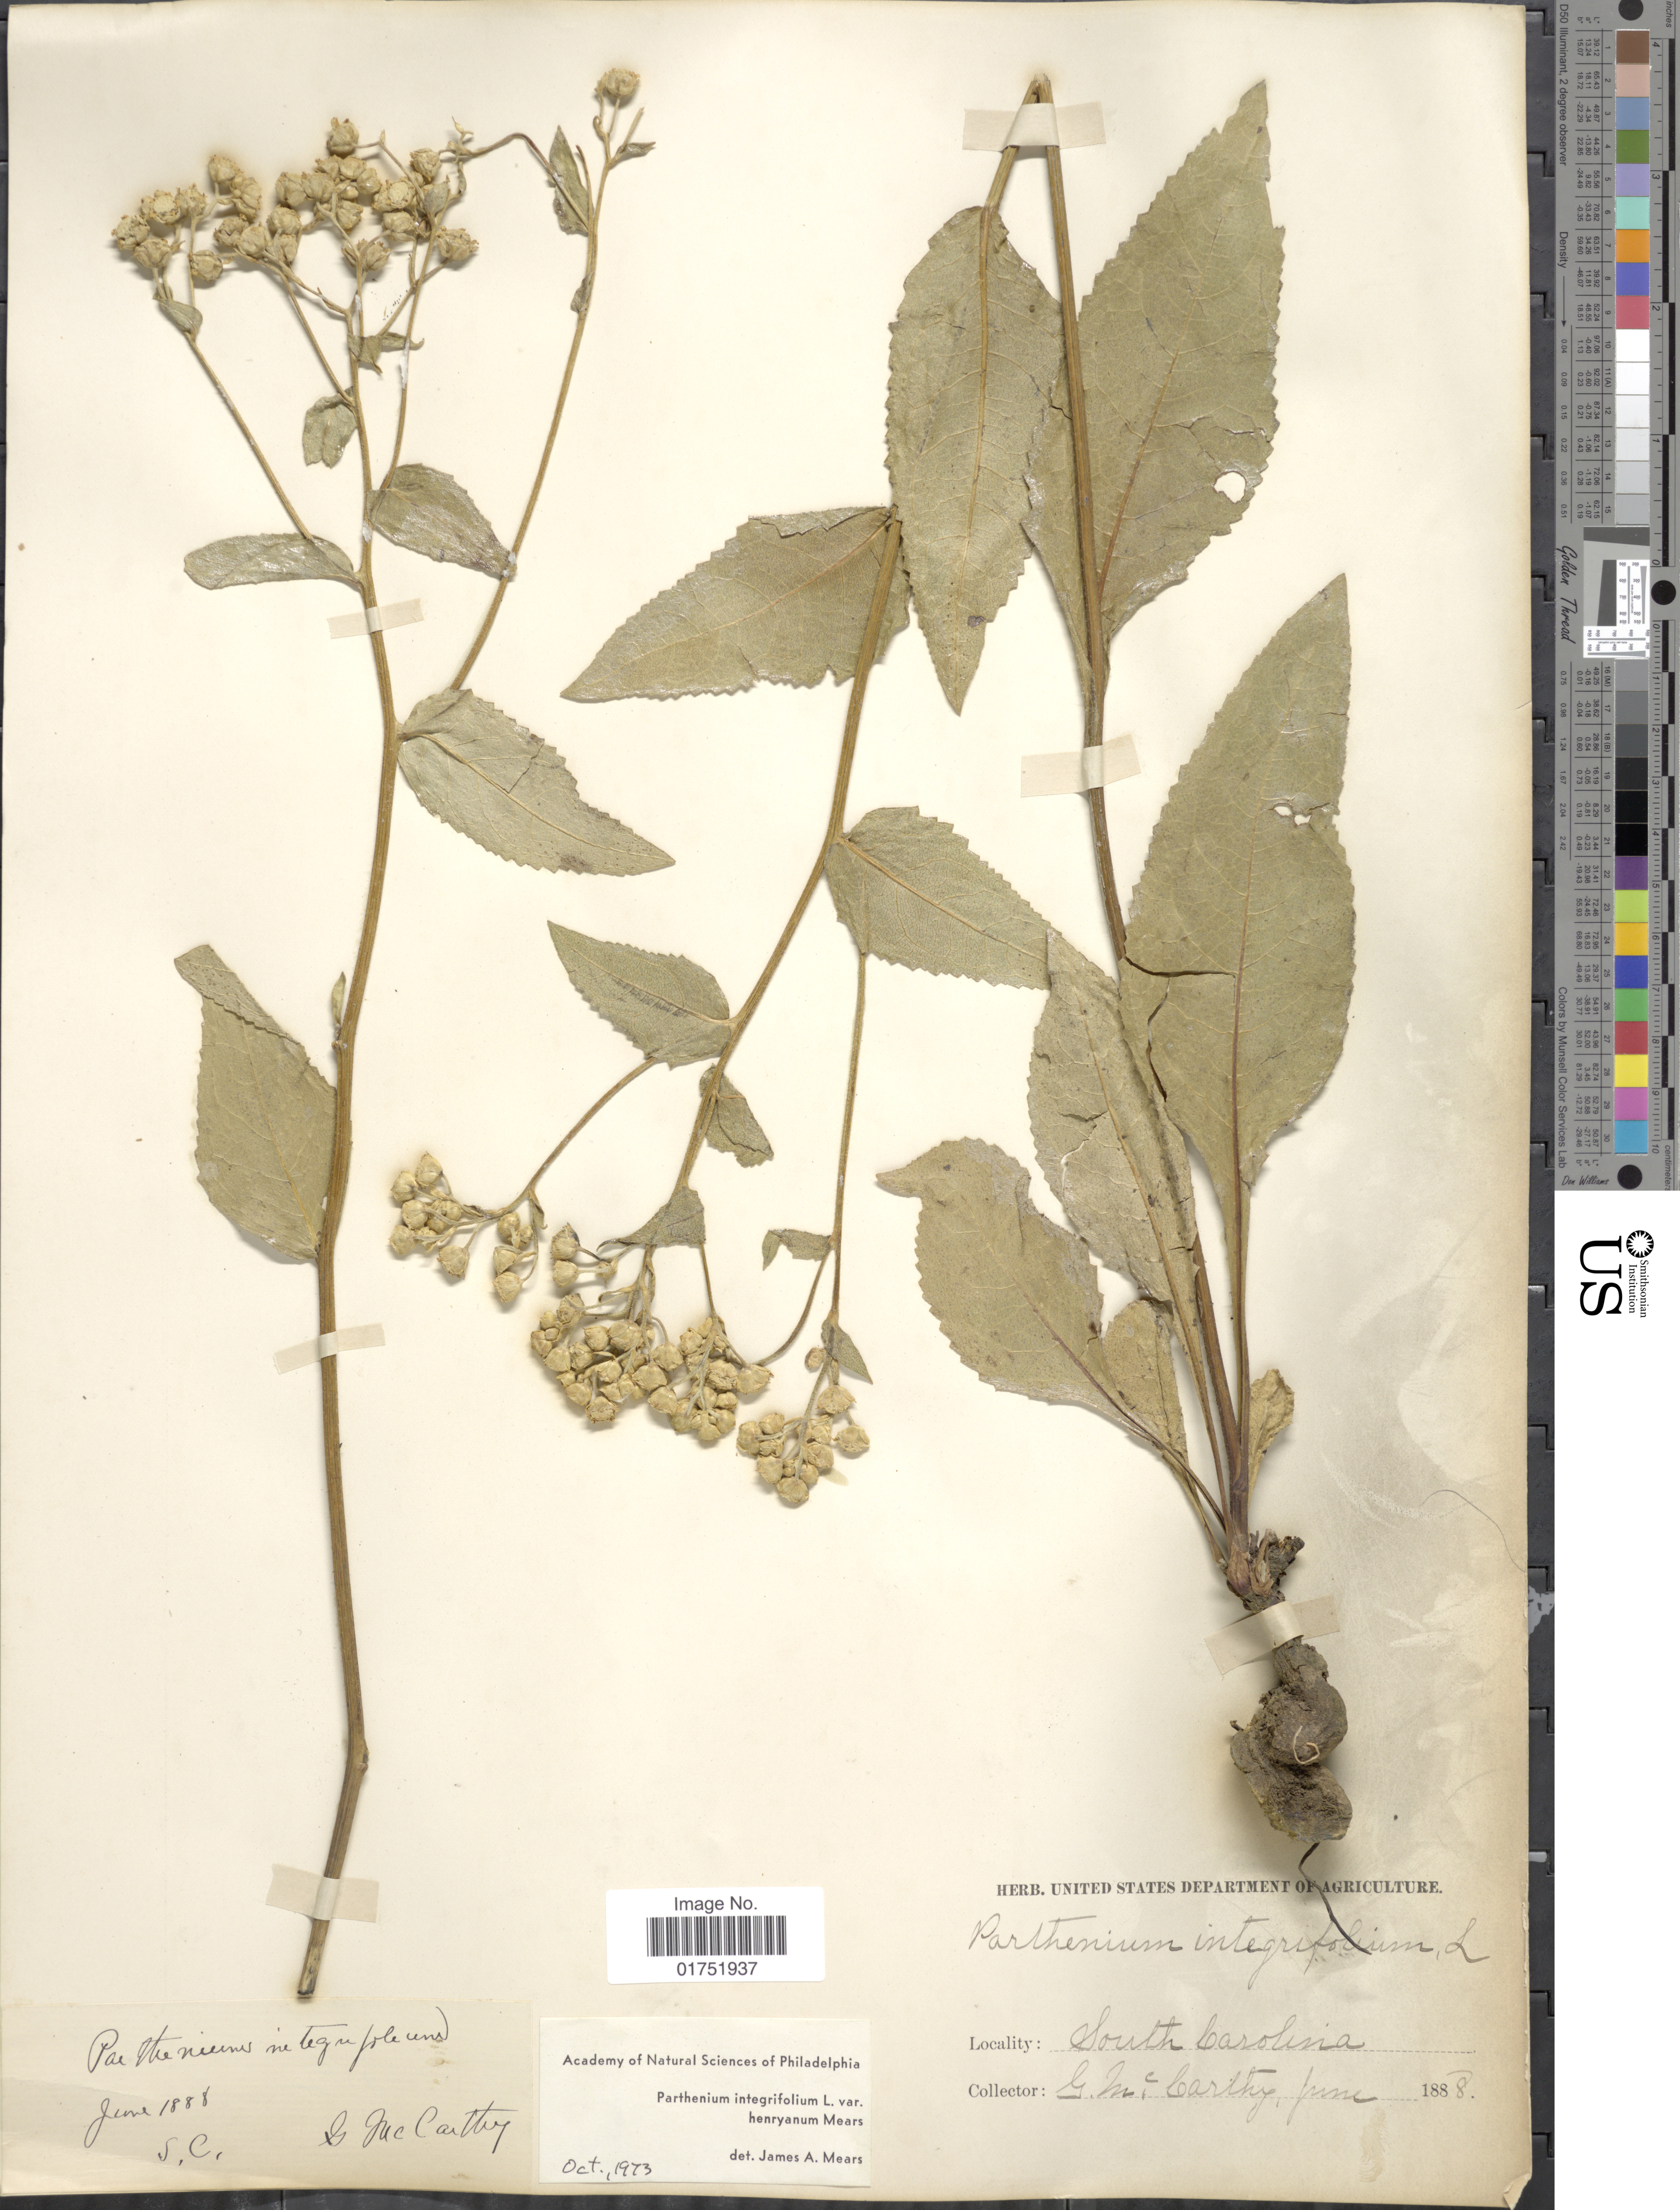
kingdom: Plantae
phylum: Tracheophyta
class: Magnoliopsida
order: Asterales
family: Asteraceae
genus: Parthenium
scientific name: Parthenium integrifolium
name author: L.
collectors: G. McCarthy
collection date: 1888-06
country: United States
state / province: South Carolina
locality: S. C.